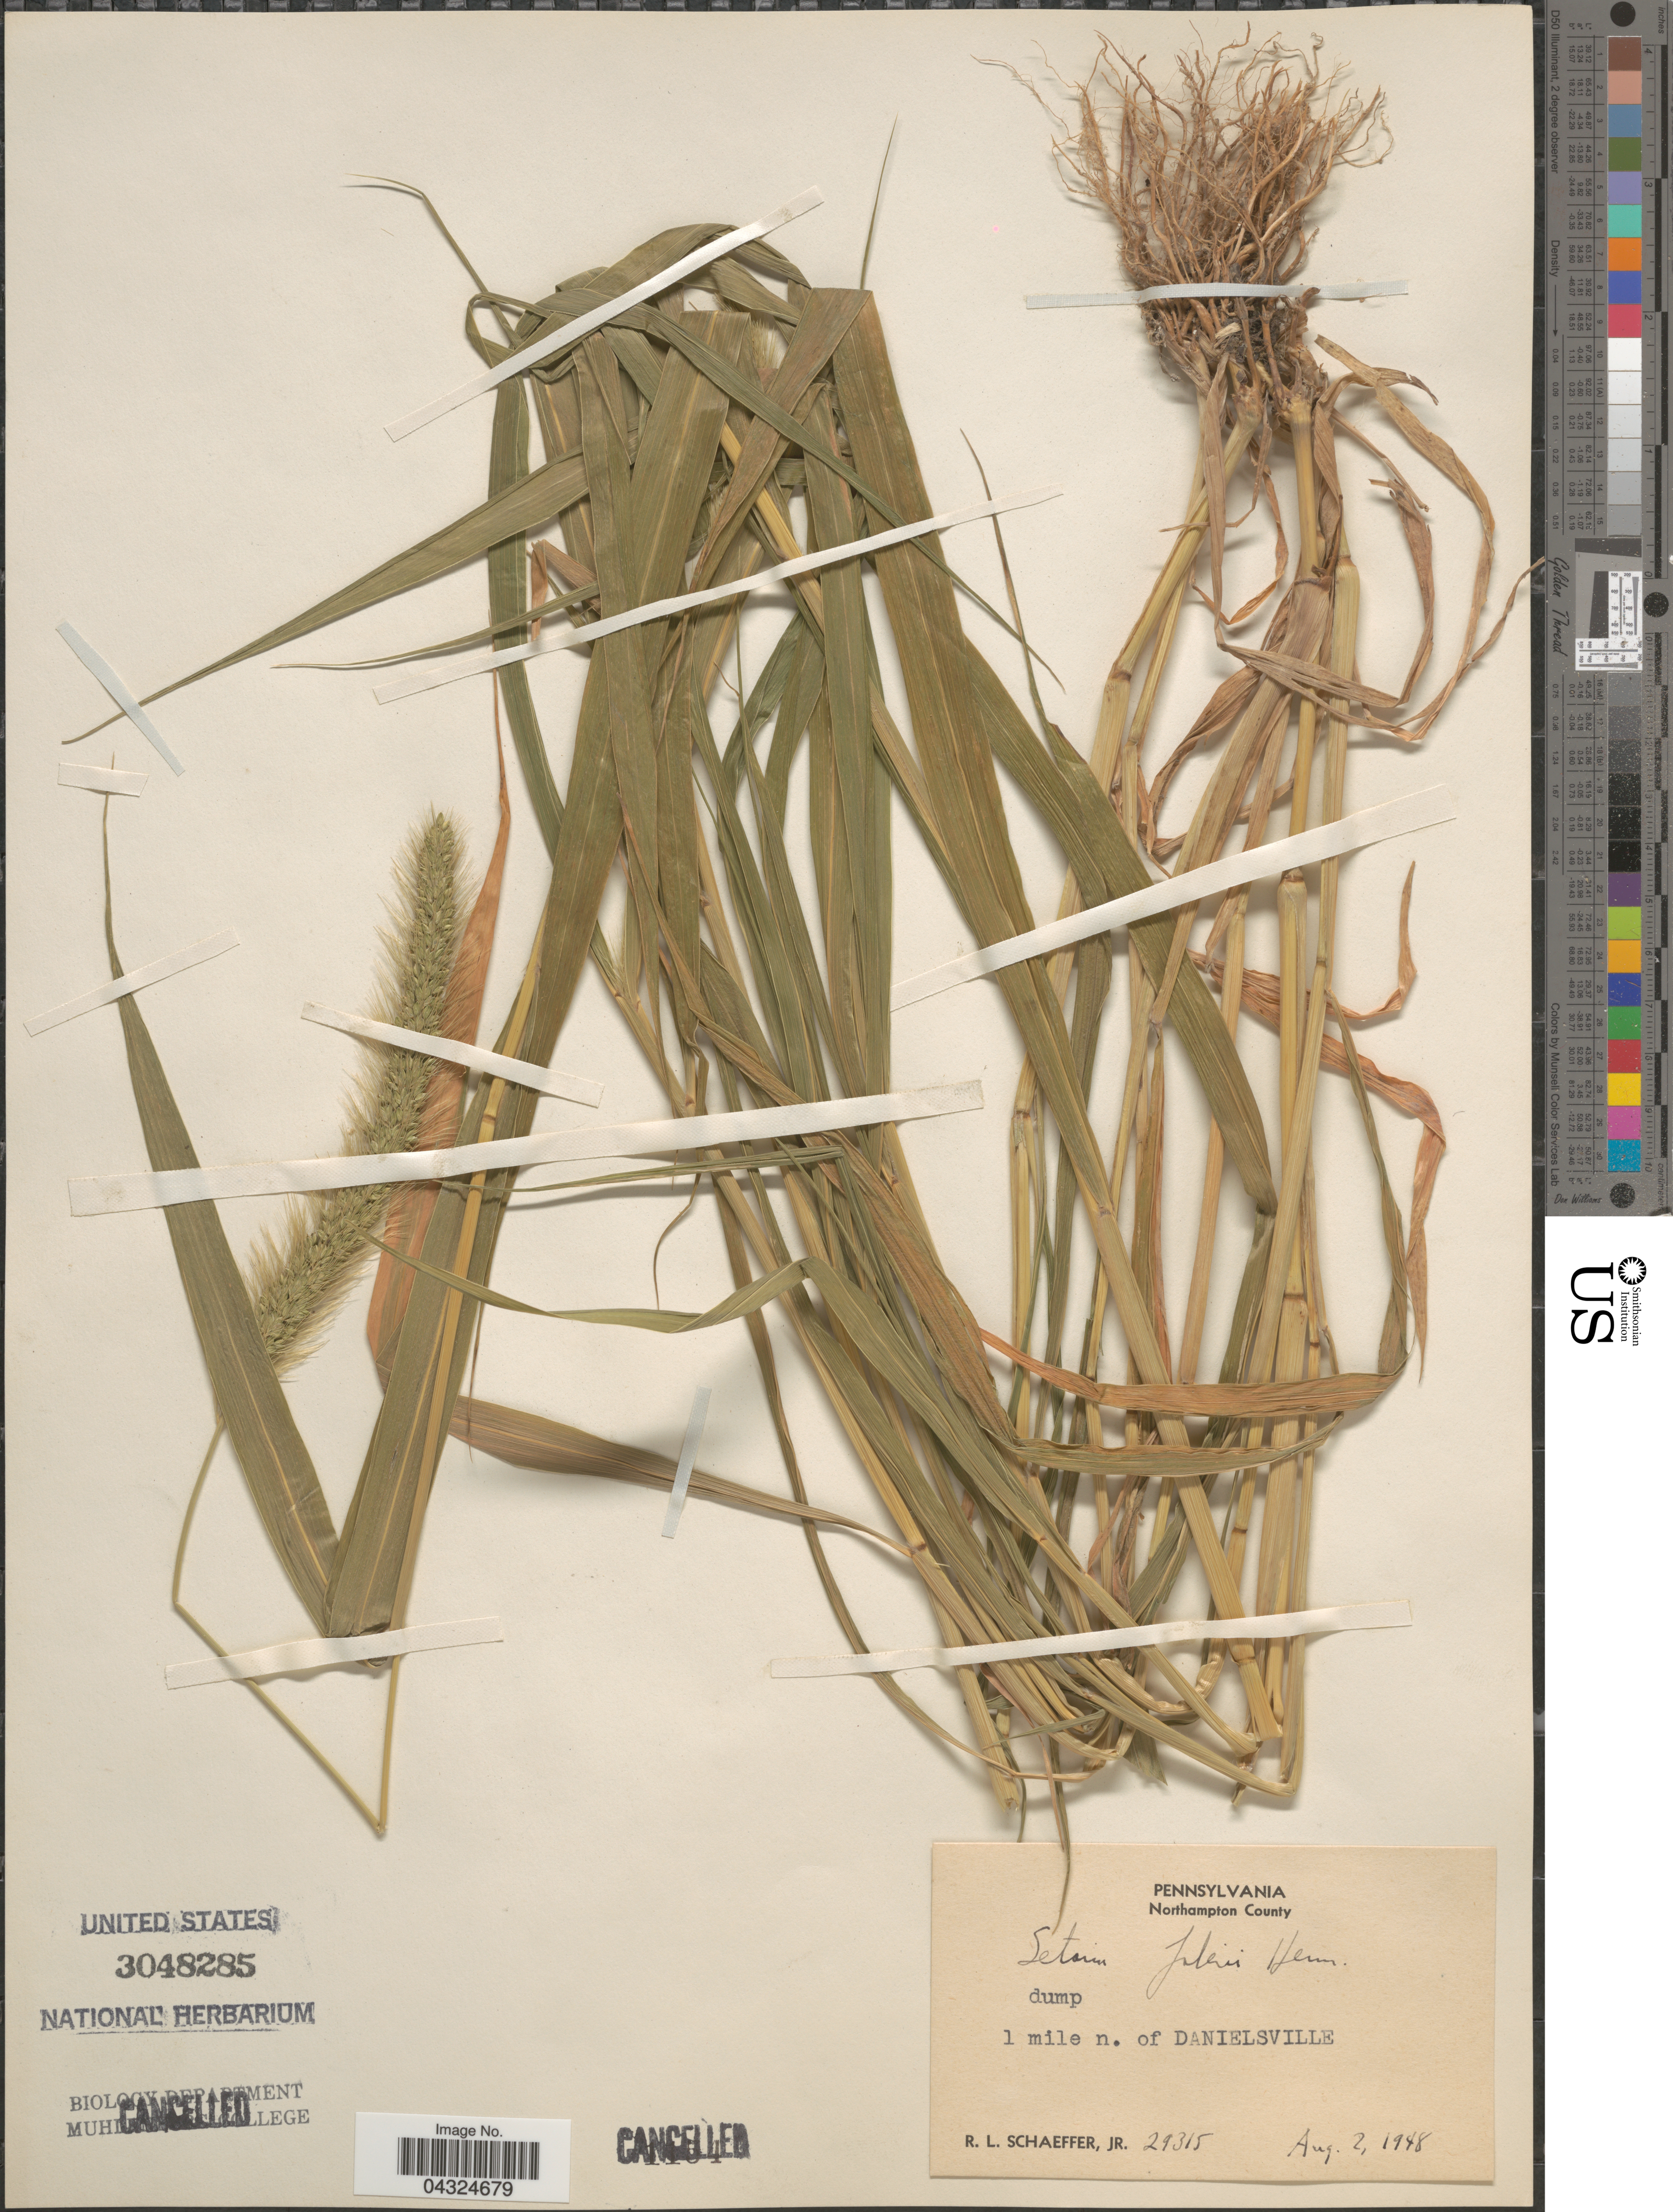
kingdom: Plantae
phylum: Tracheophyta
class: Liliopsida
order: Poales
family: Poaceae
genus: Setaria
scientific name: Setaria faberi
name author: R.A.W. Herrm.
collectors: R. L. Schaeffer Jr.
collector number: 29315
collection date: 1948-08-02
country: United States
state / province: Pennsylvania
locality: Northampton County. 1 mile n. of Danielsville.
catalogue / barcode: US 3048285